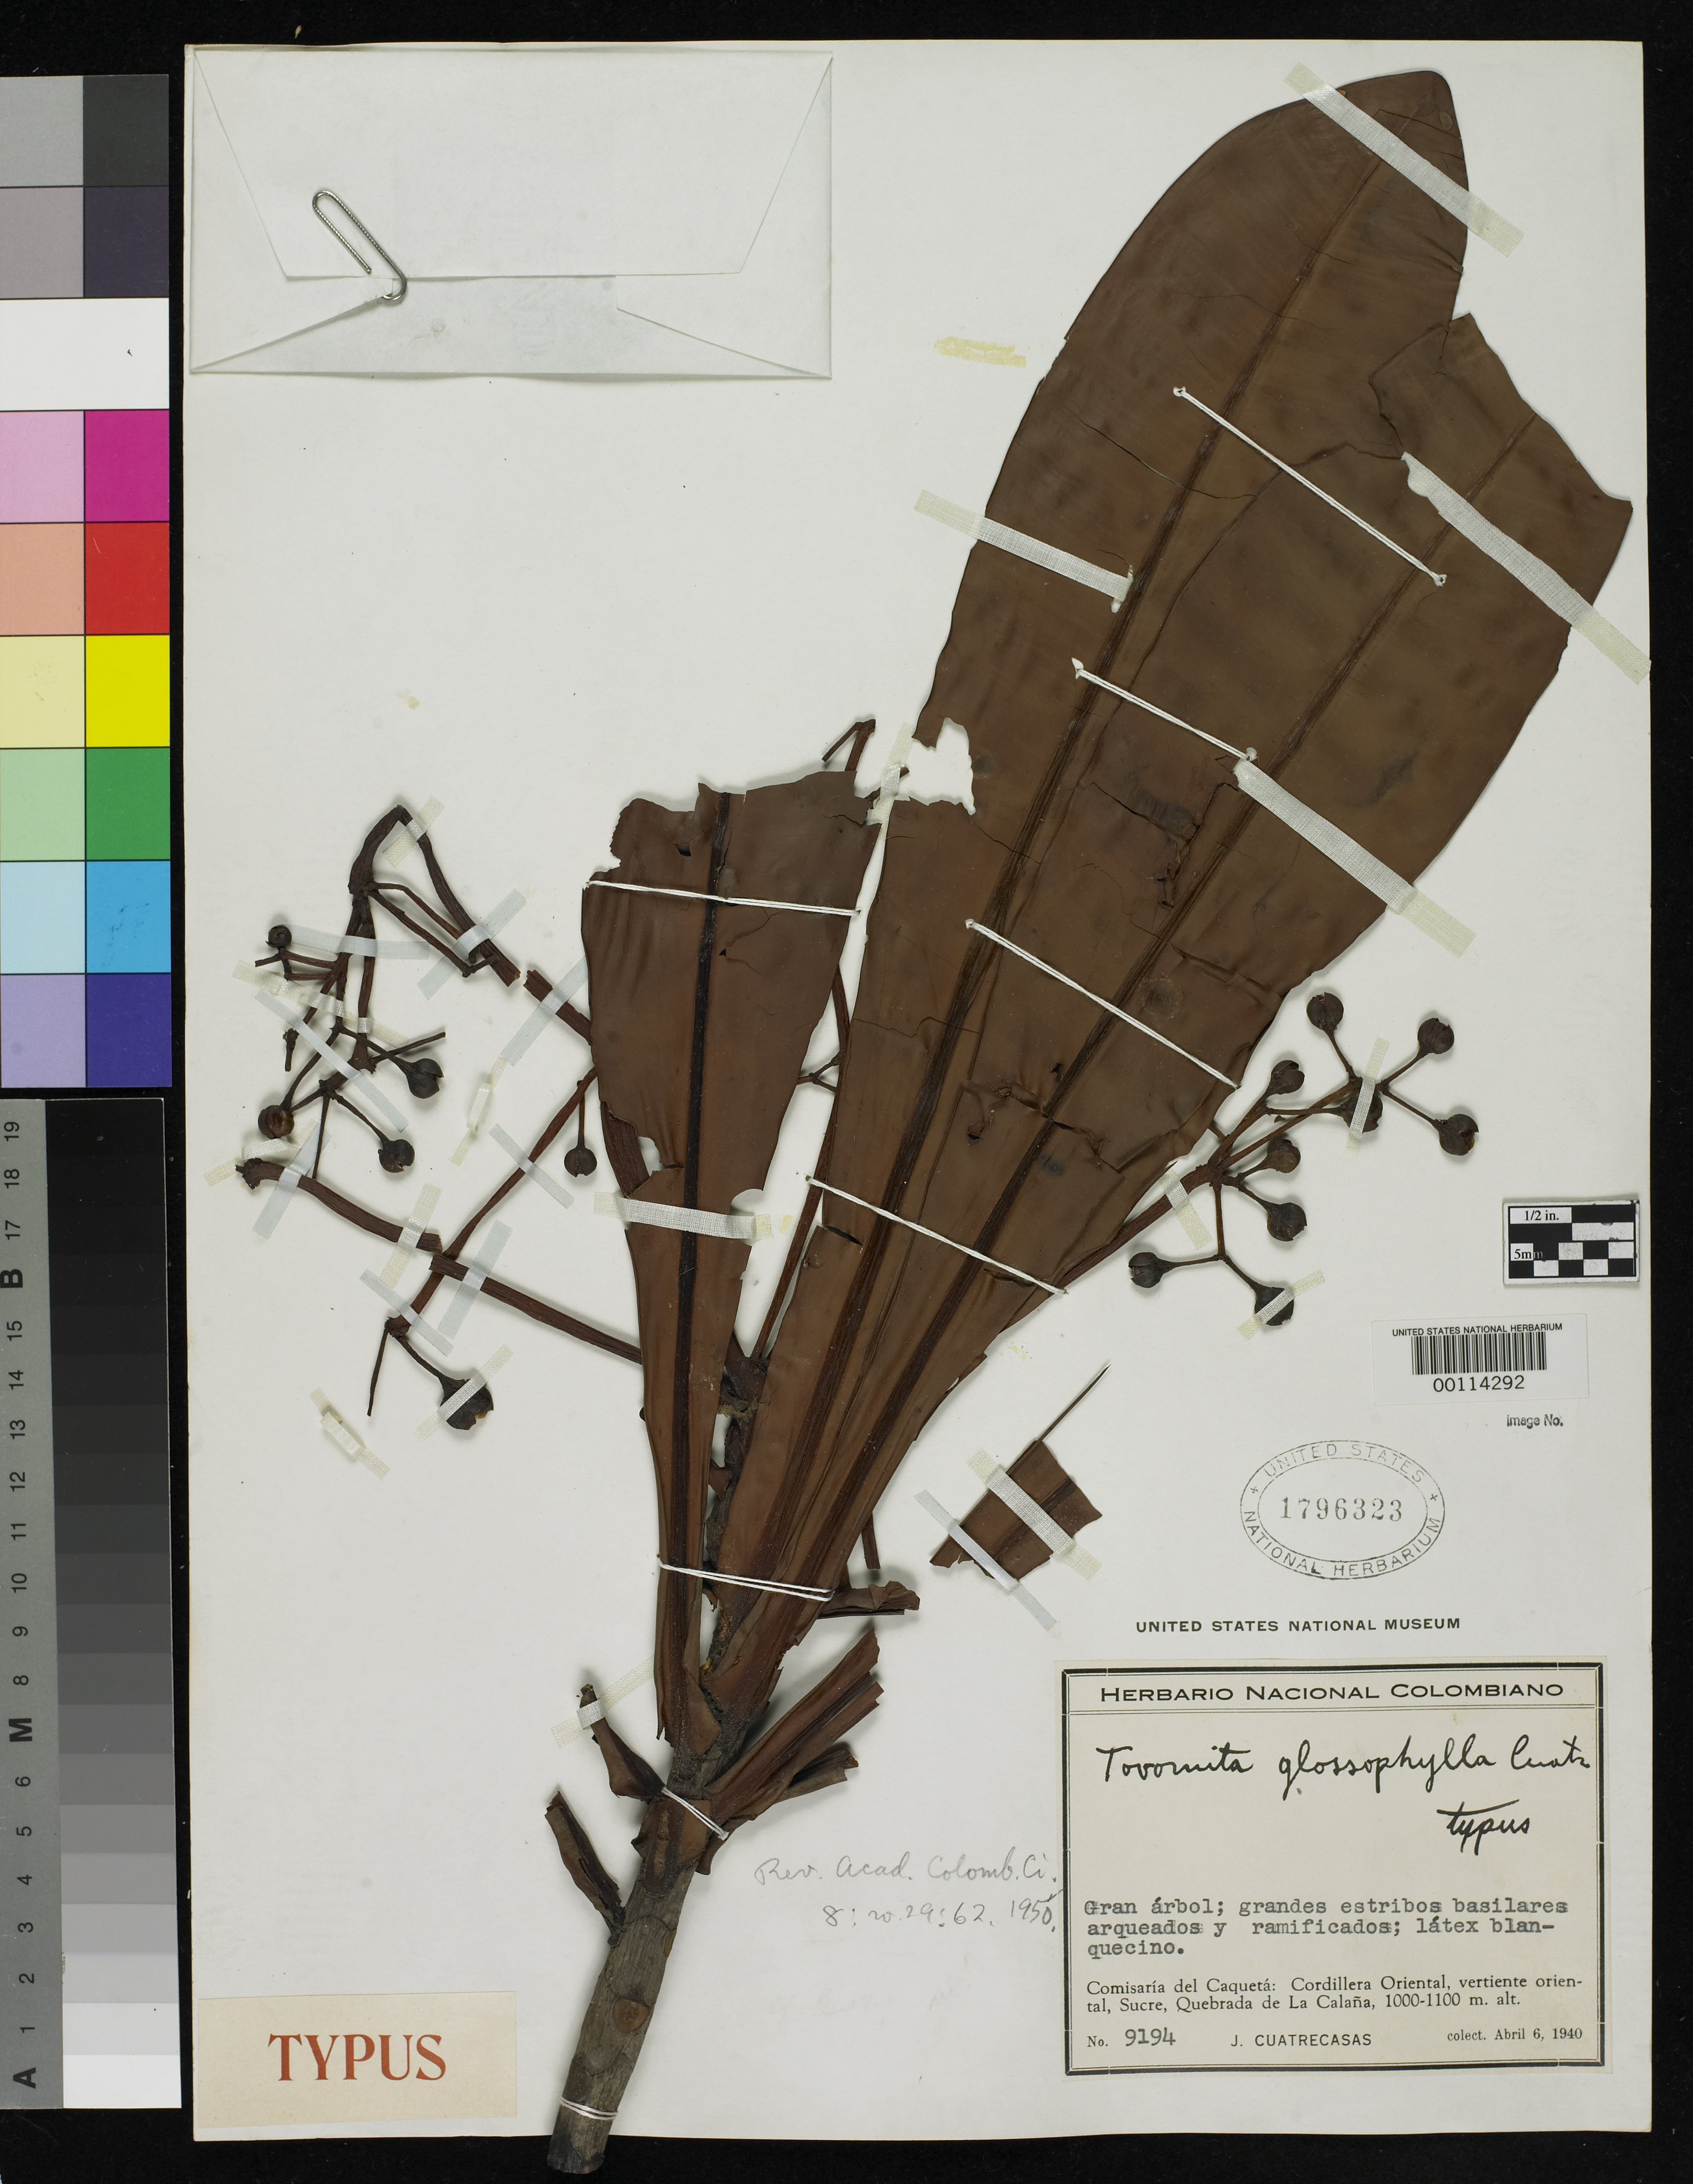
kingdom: Plantae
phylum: Tracheophyta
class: Magnoliopsida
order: Malpighiales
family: Clusiaceae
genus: Tovomita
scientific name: Tovomita glossophylla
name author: Cuatrec.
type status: Syntype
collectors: J. Cuatrecasas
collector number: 9194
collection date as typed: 06 Apr 1940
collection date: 1940-04-06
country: Colombia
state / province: Caquetá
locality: Cordillera Oriental Sucre, Quebrada de La Calana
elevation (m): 1000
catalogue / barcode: US 1796323